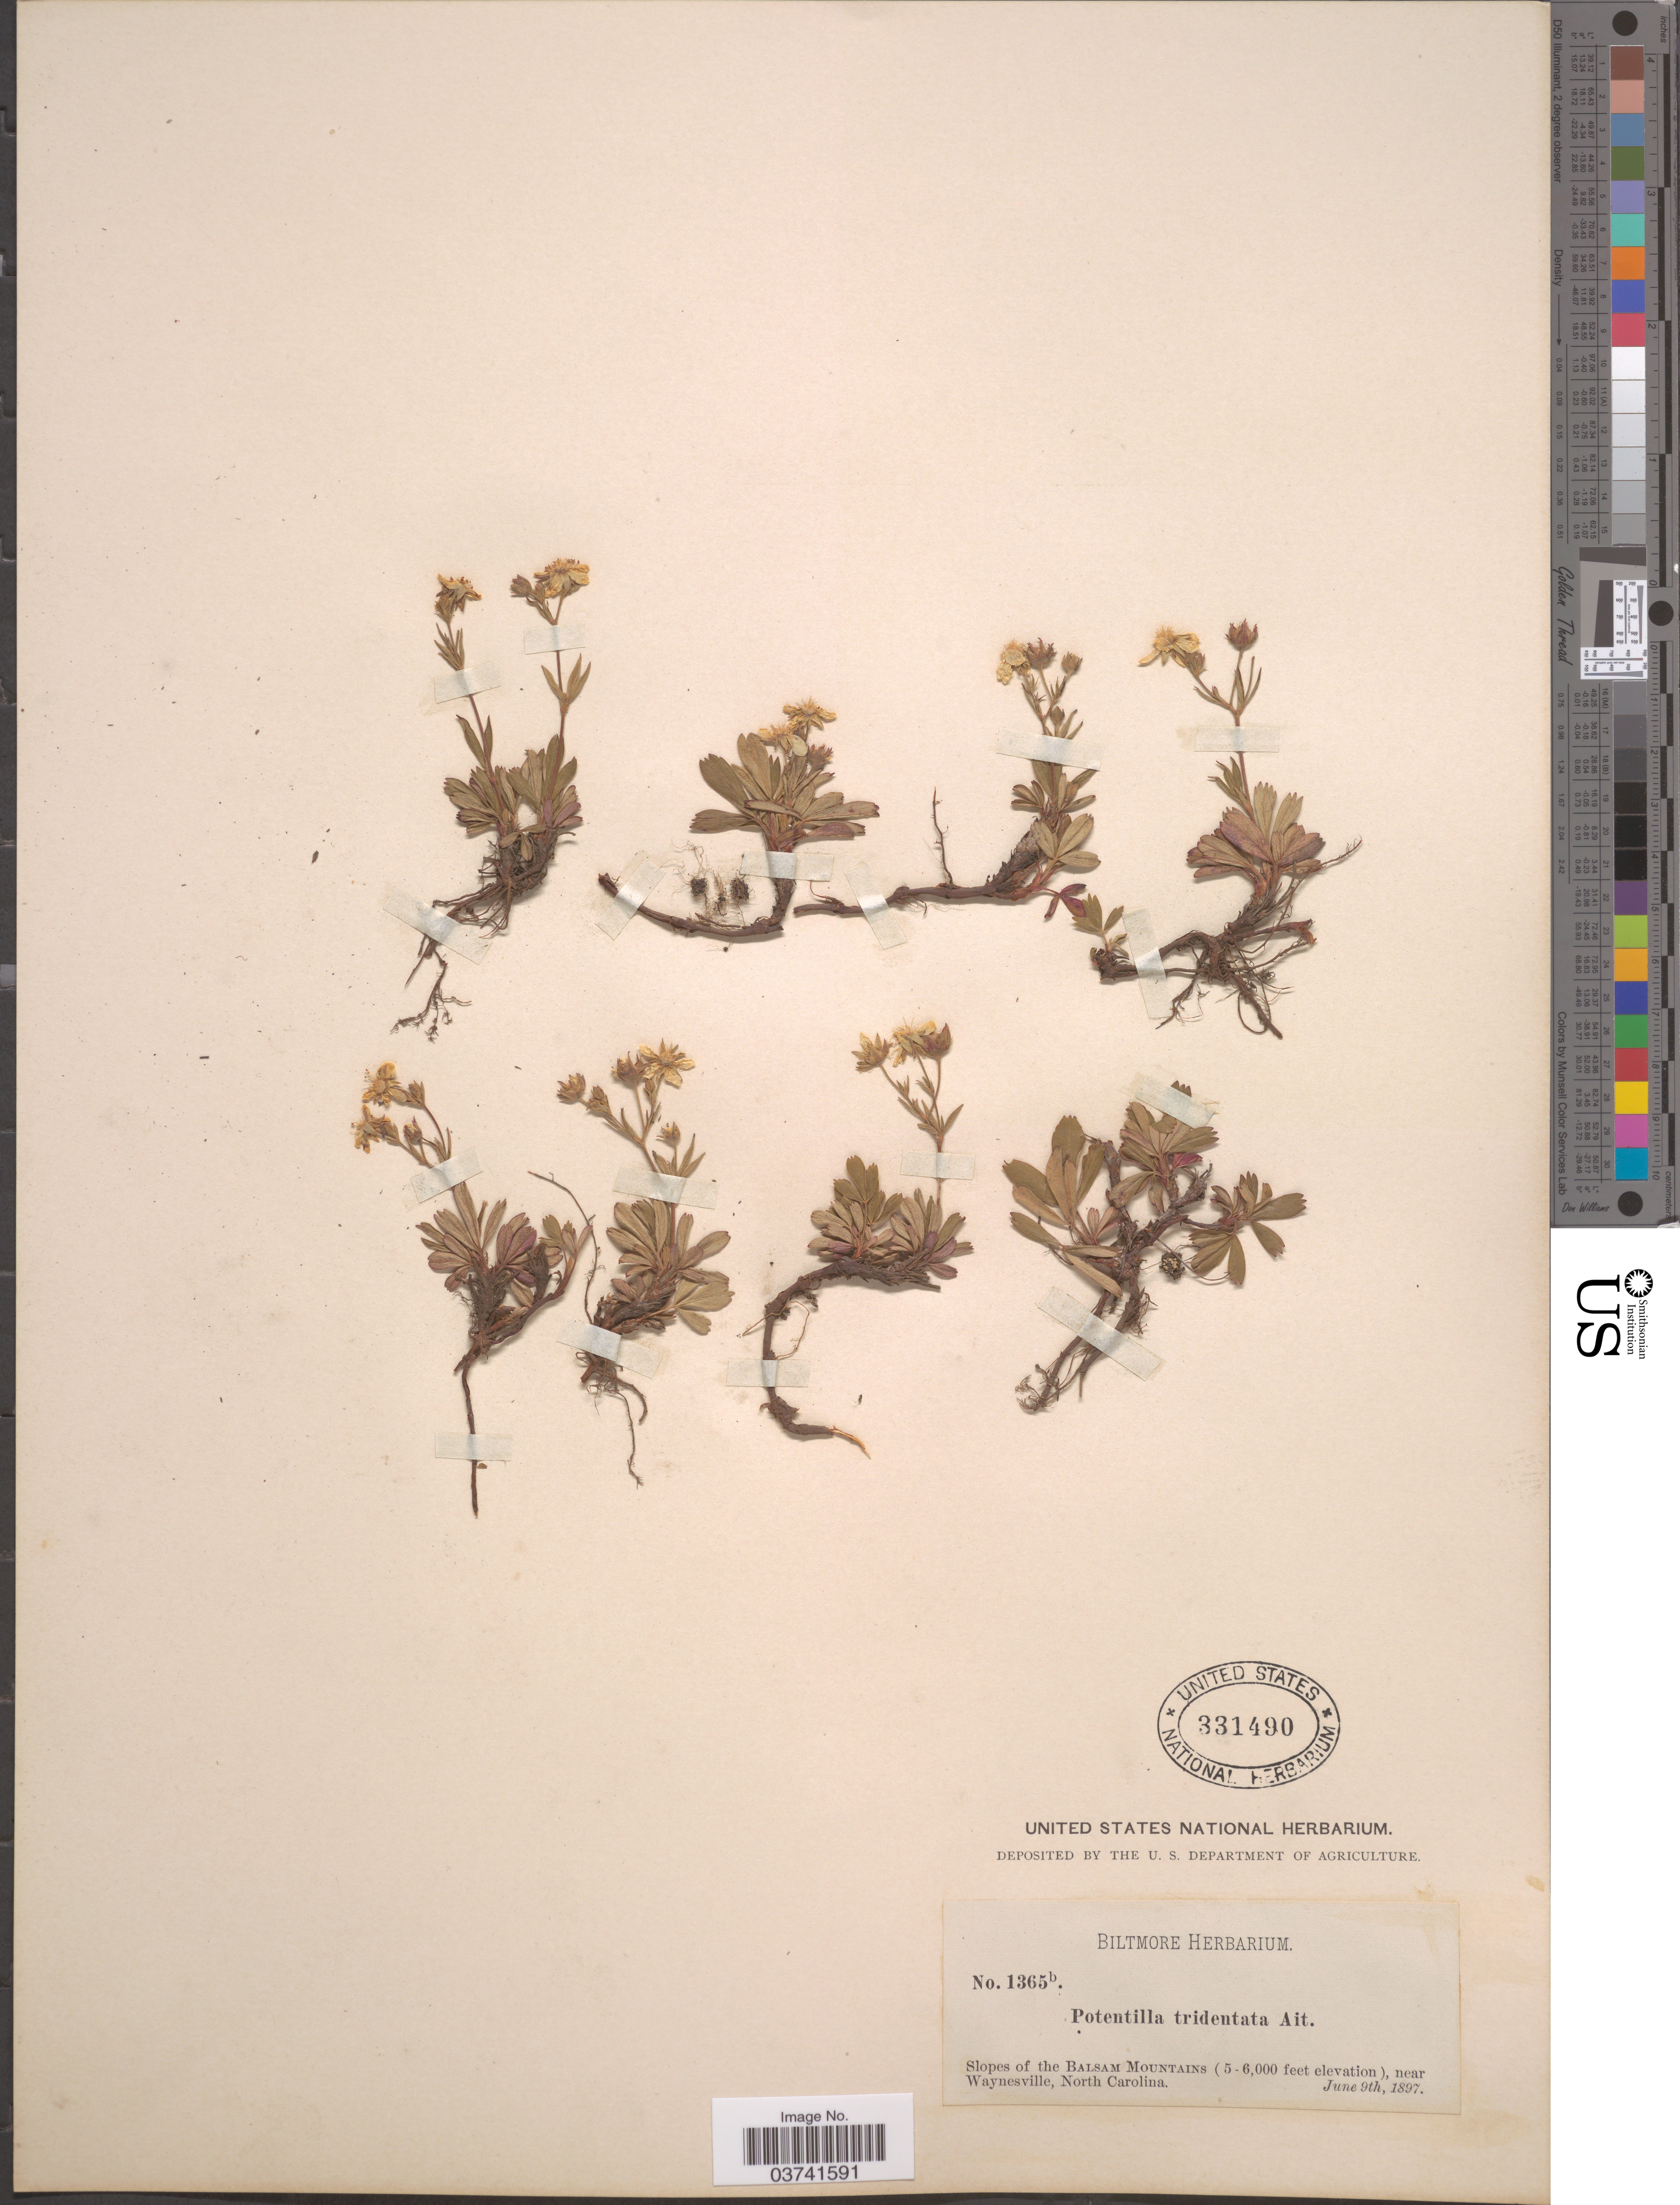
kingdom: Plantae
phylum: Tracheophyta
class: Magnoliopsida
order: Rosales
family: Rosaceae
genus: Potentilla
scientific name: Potentilla tridentata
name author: Aiton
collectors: ex herb. Biltmore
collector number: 1365b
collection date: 1897-06-09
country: United States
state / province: North Carolina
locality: Slopes of the Balsam Mountains, near Waynesville.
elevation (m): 1524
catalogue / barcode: US 331490